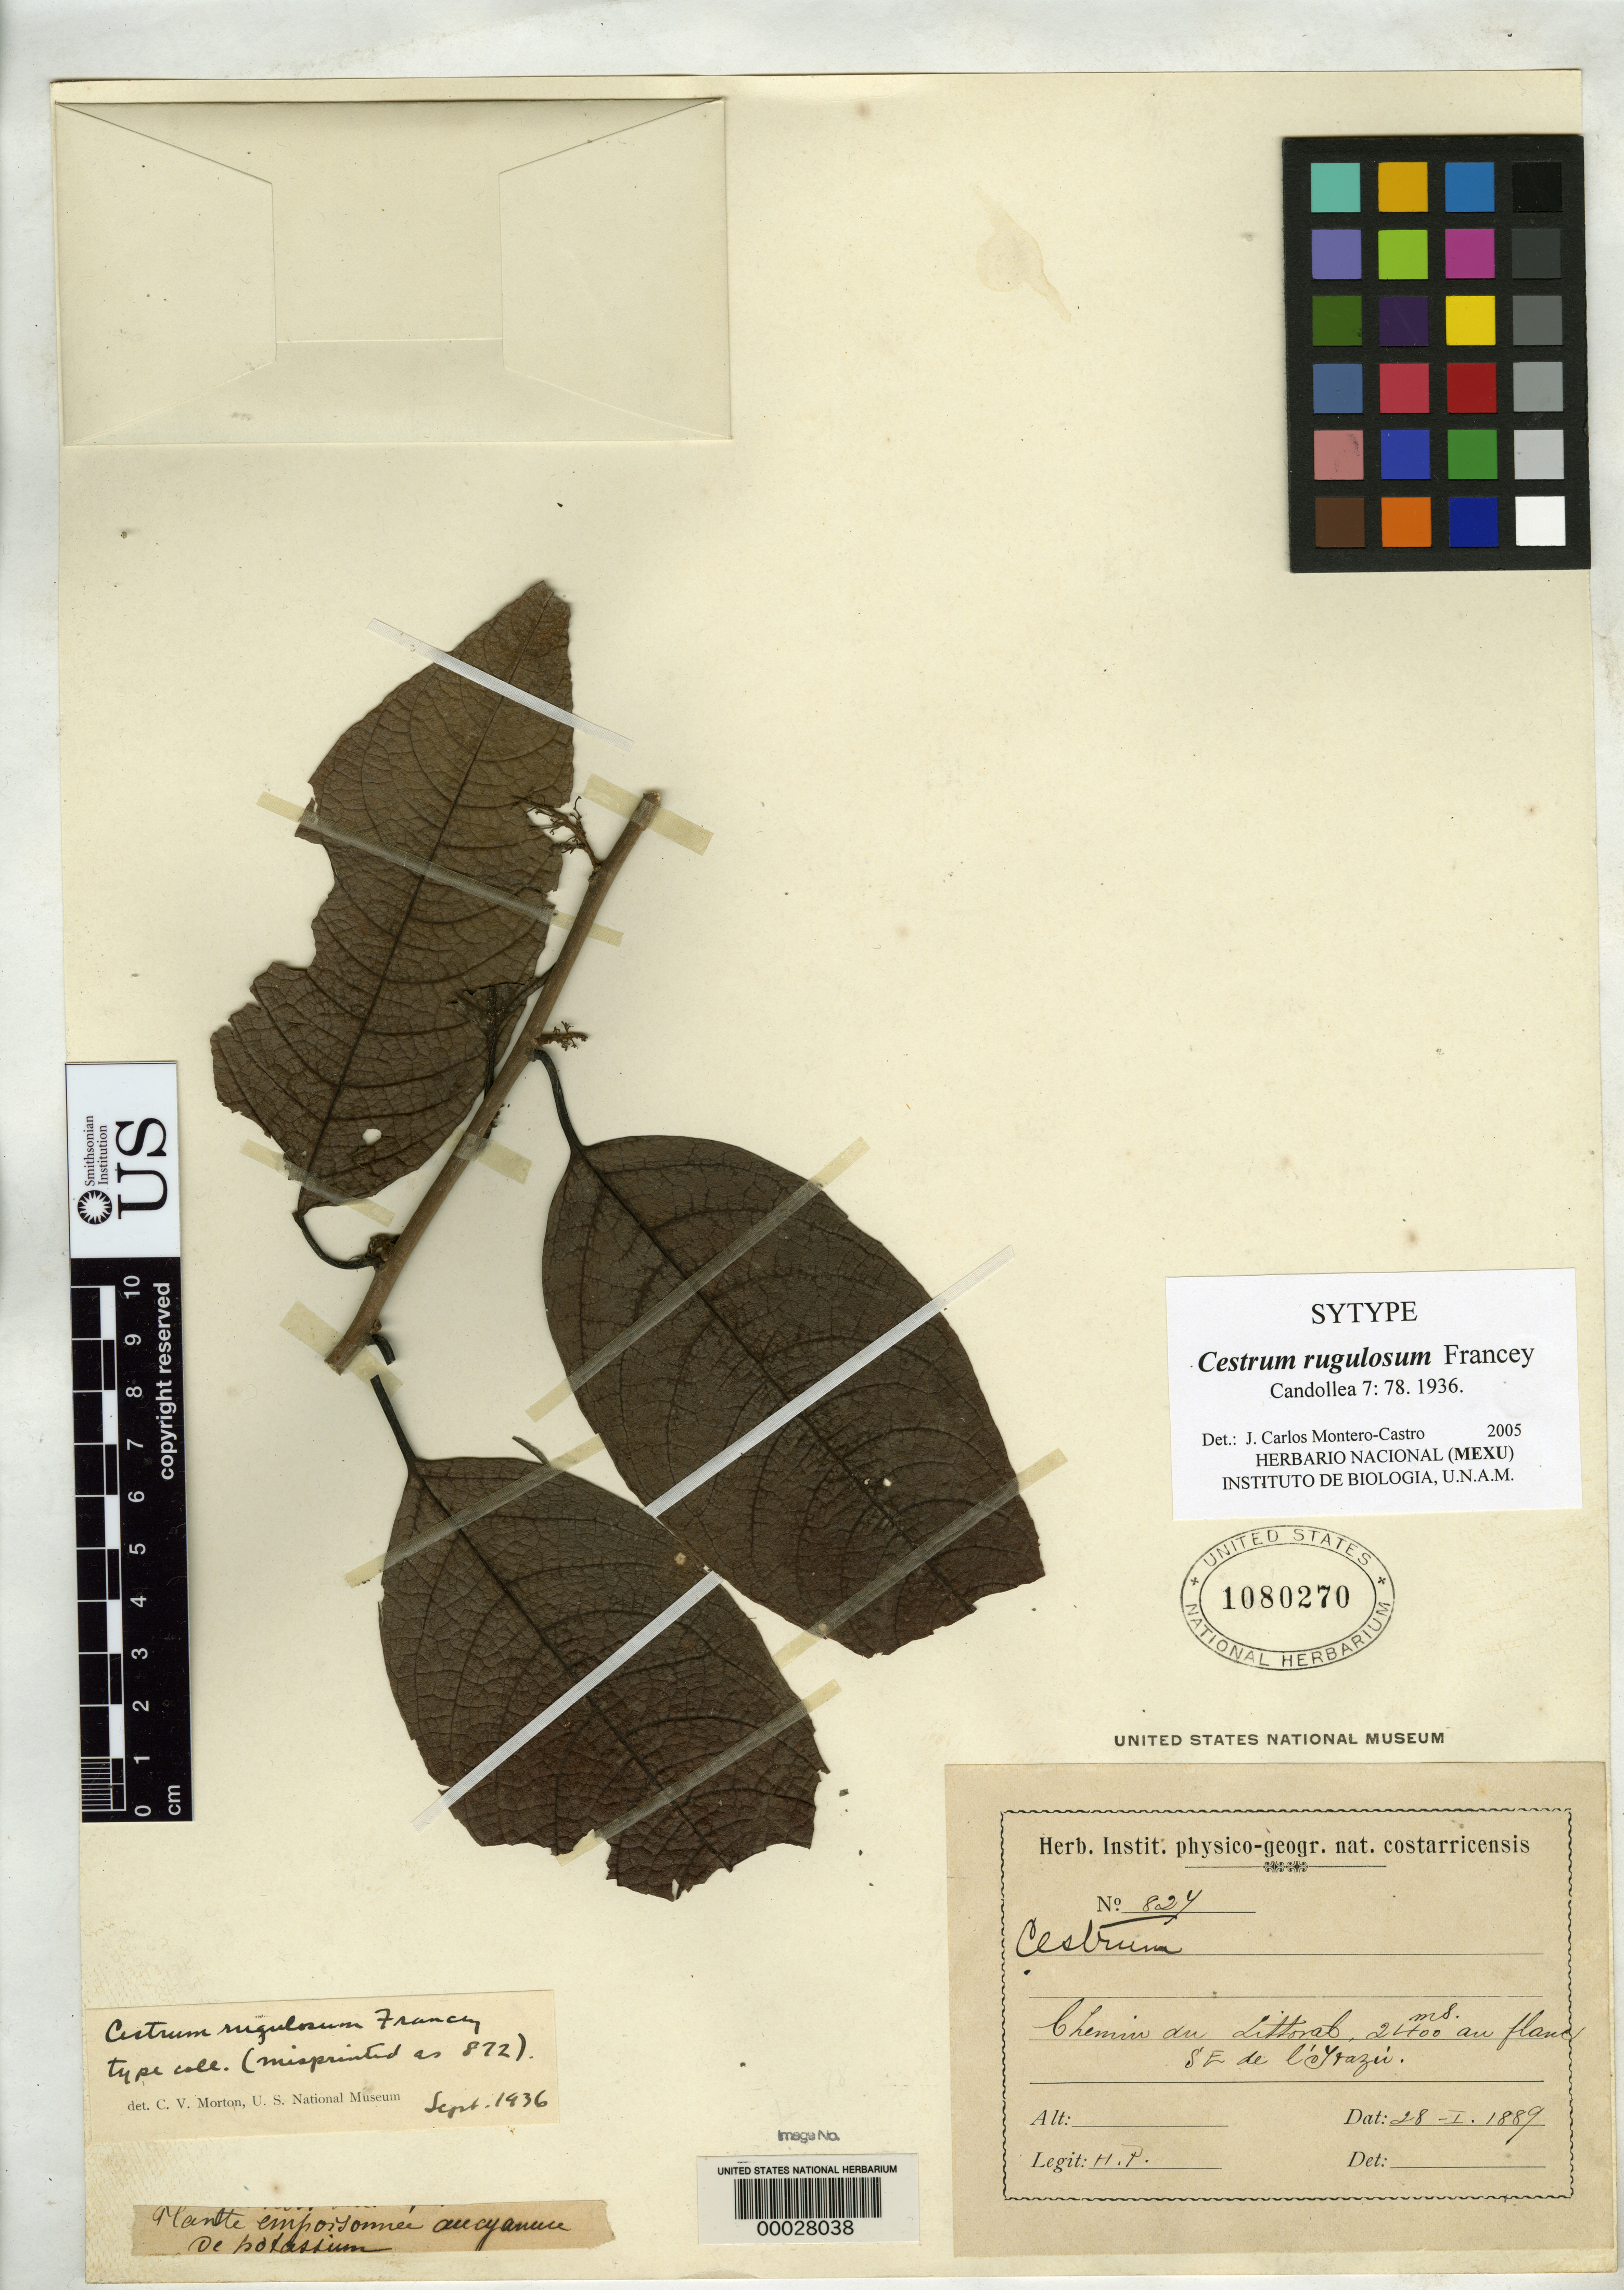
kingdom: Plantae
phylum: Tracheophyta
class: Magnoliopsida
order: Solanales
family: Solanaceae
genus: Cestrum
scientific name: Cestrum rugulosum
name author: Francey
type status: Isosyntype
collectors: H. F. Pittier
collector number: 827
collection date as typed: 28 Jan 1889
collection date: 1889-01-28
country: Costa Rica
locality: Chemin du littorat, 8 mi E of l'Frazio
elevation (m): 2400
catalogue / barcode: US 1080270